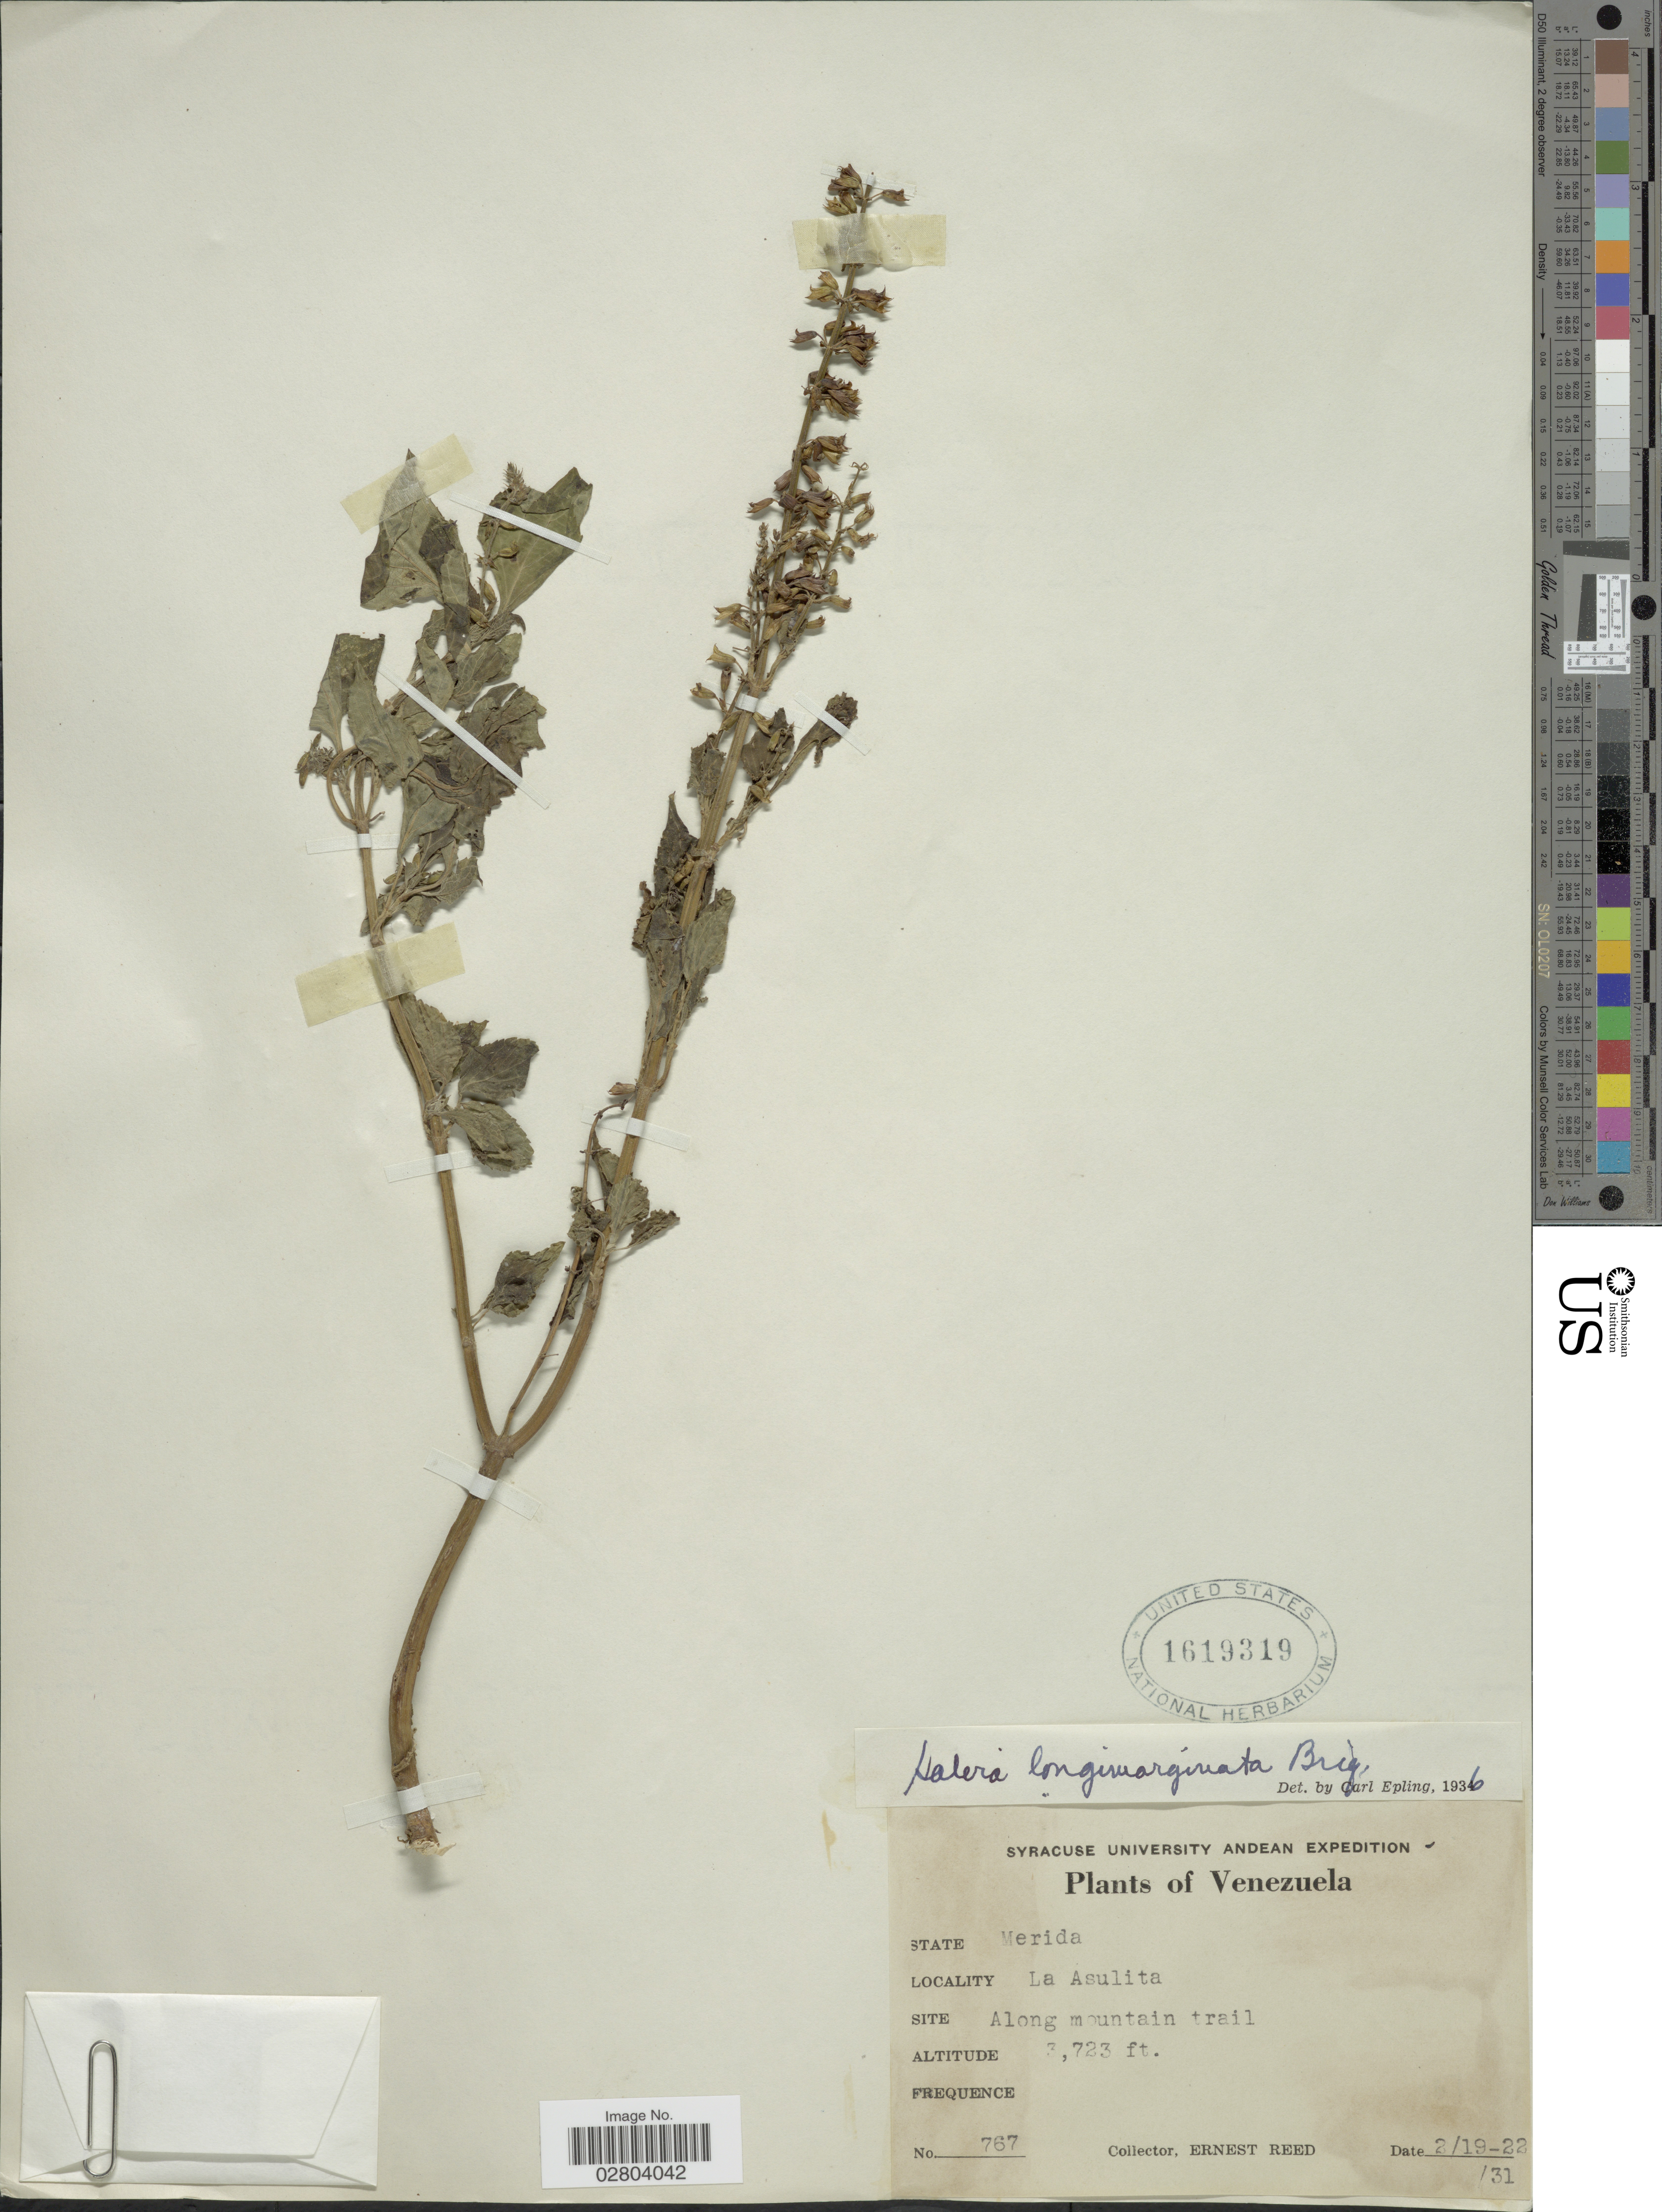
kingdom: Plantae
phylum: Tracheophyta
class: Magnoliopsida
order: Lamiales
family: Lamiaceae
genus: Salvia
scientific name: Salvia angulata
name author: Benth.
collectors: E. Reed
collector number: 767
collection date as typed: Transcribed d/m/y: 19/2/31 to 22/2/31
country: Venezuela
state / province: Mérida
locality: La Asulita. Along mountain trail.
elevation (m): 1135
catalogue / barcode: US 1619319